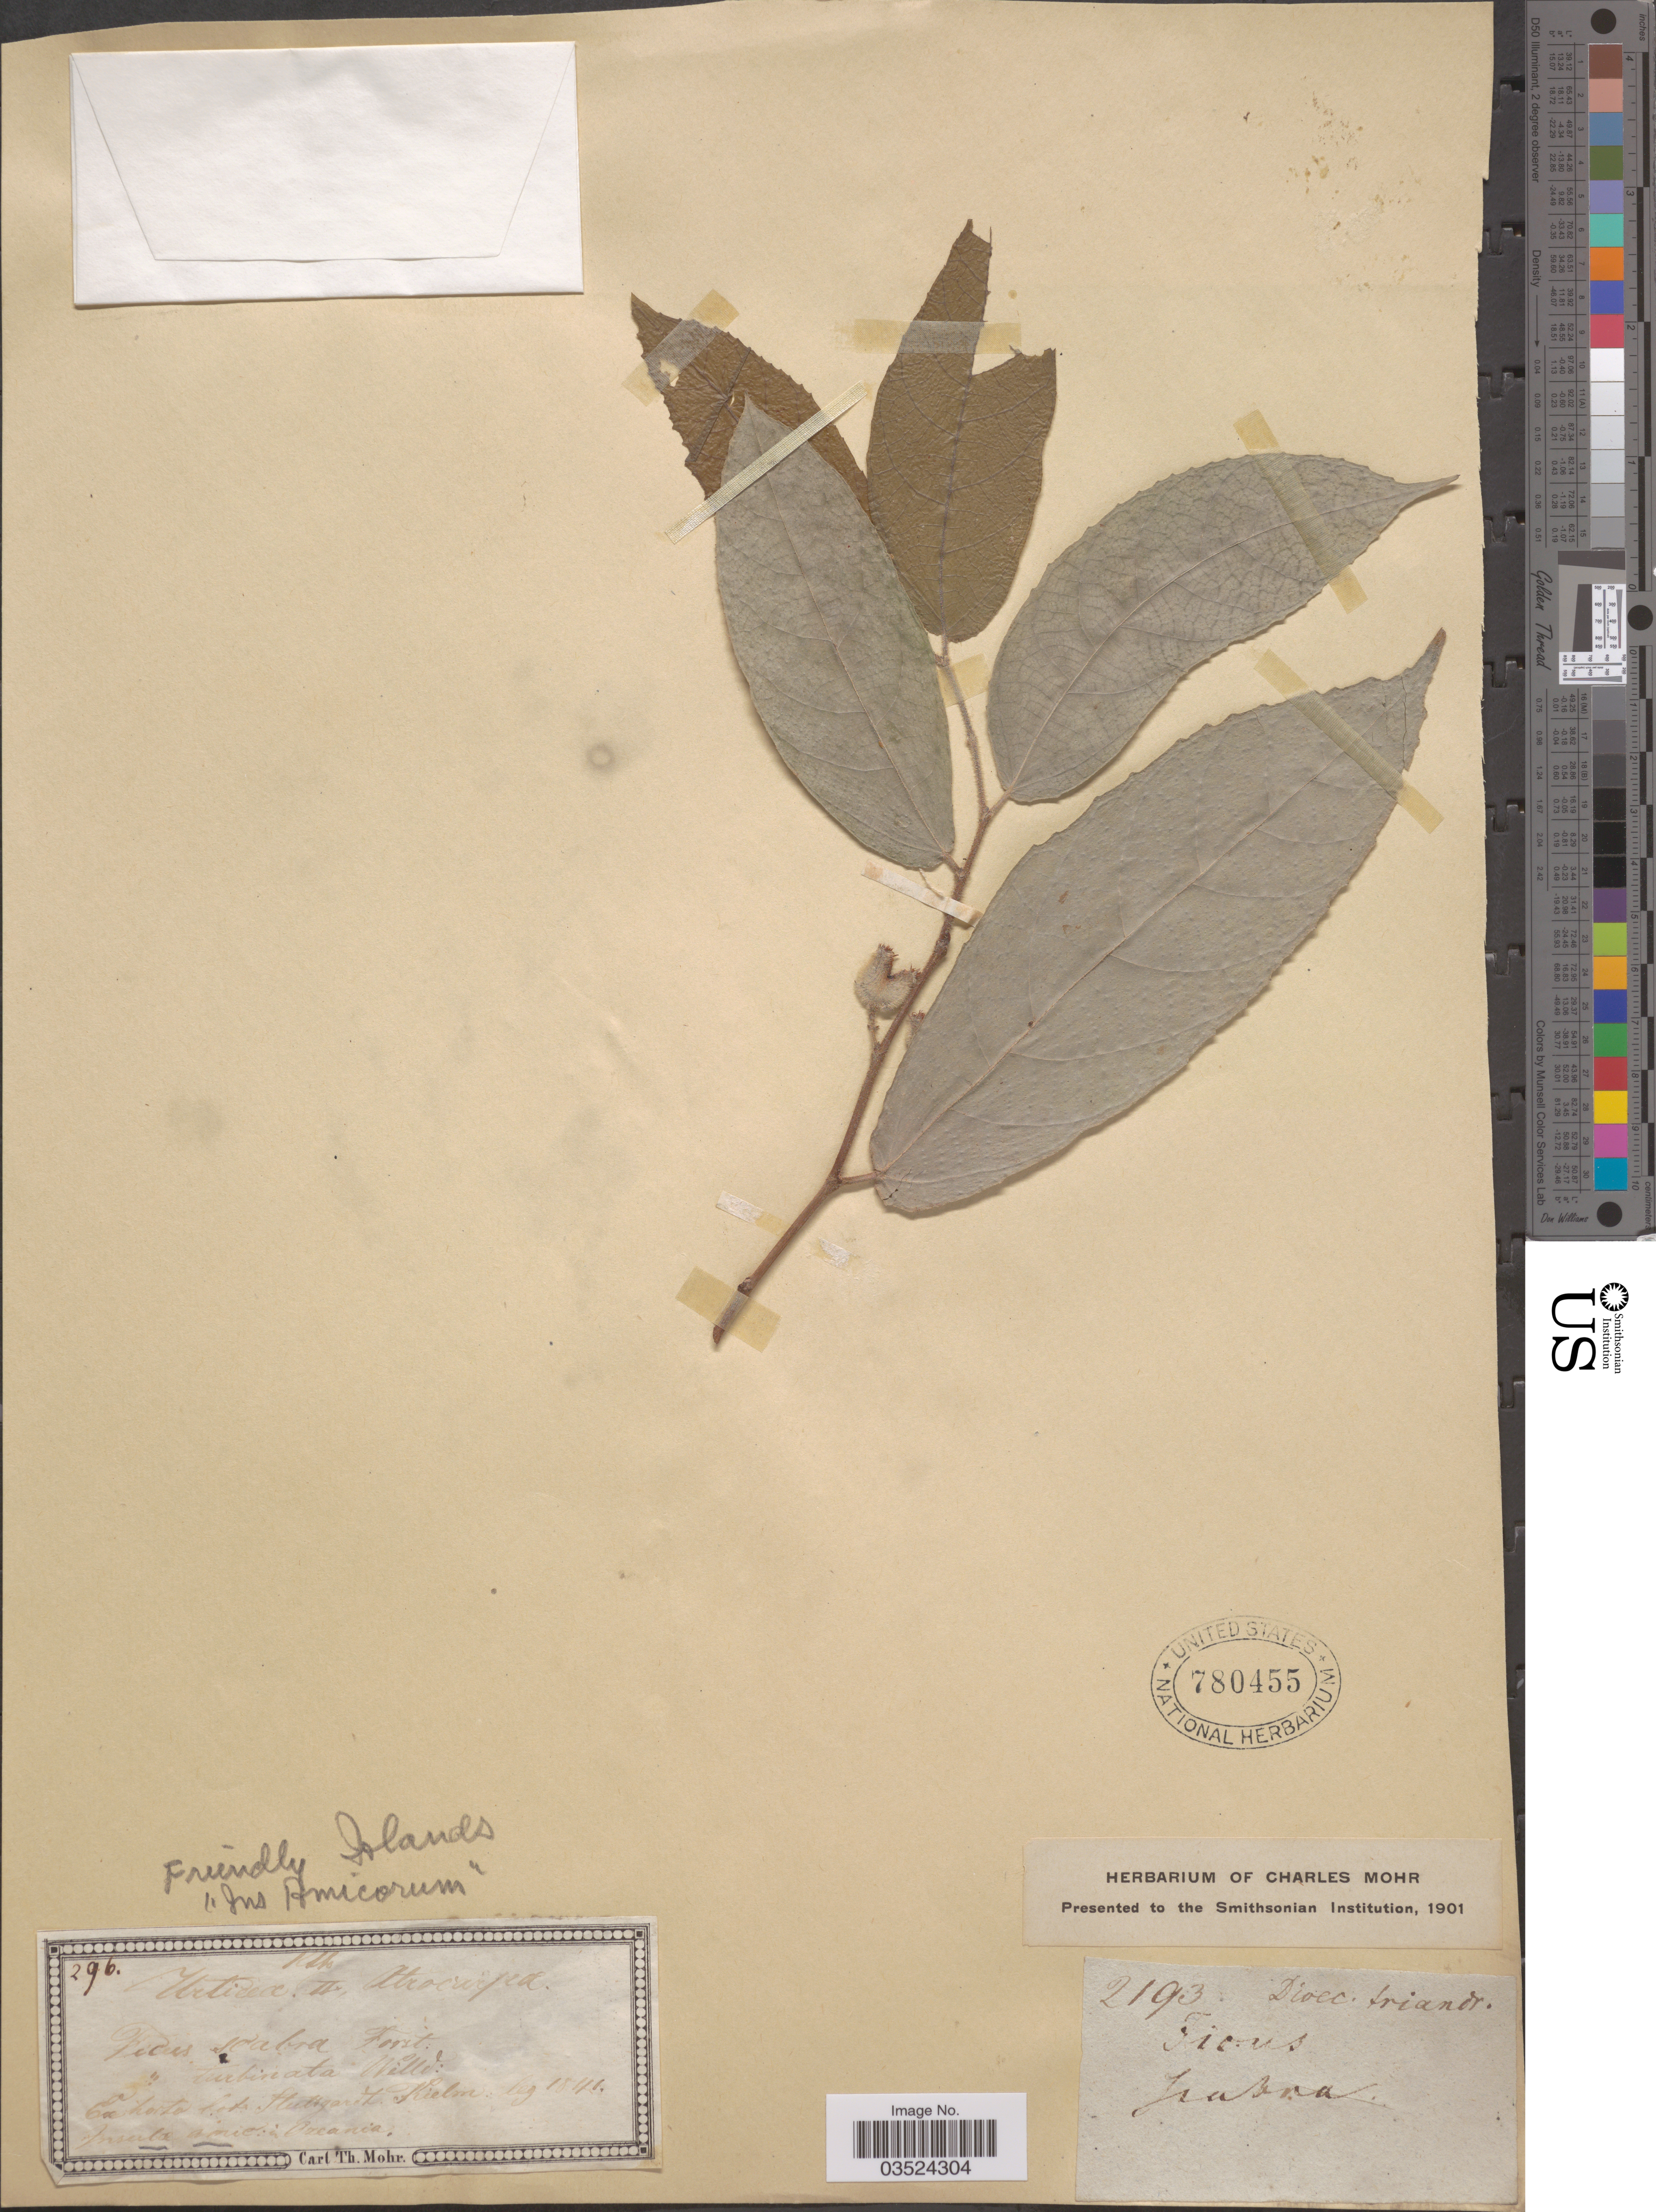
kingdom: Plantae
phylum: Tracheophyta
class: Magnoliopsida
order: Rosales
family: Moraceae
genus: Ficus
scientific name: Ficus scabra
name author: G. Forst.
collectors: Mohr, C. T. (herbarium)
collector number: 296/2193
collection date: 1841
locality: ! Stuttgart Kielm. Insula amic. Ozcania.* Friendly Islands "Ins Amicorum".?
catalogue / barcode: US 780455